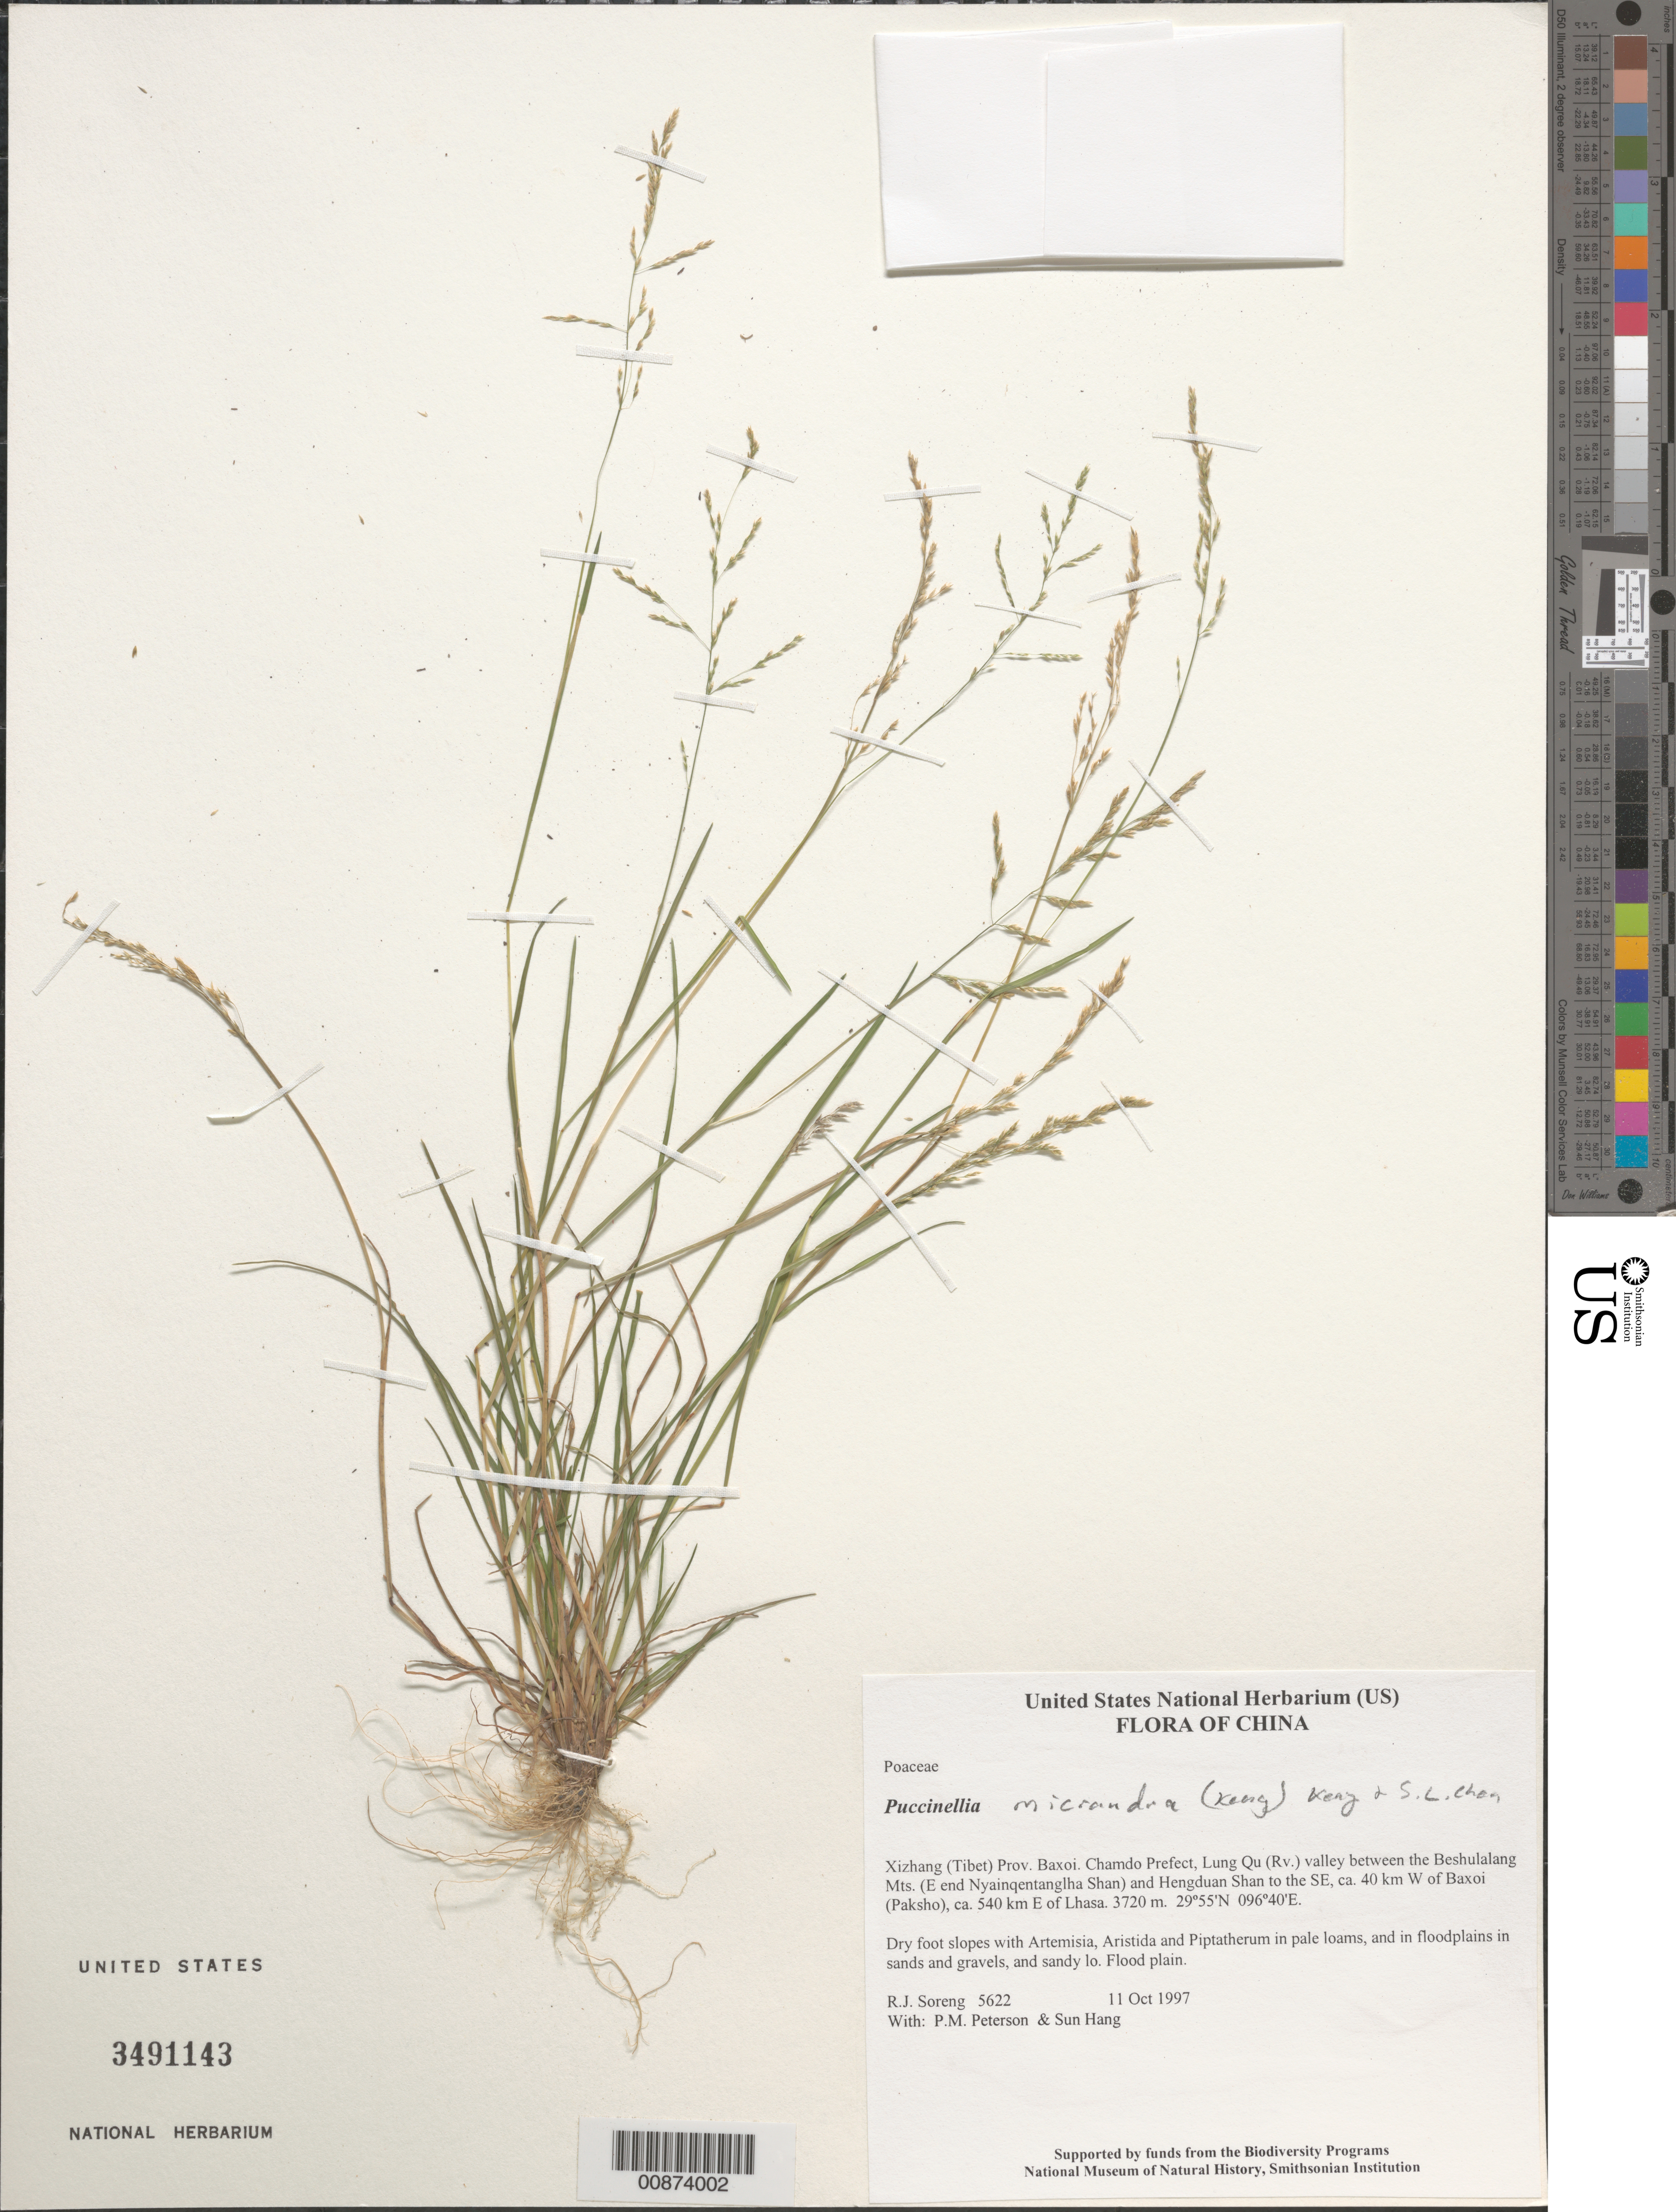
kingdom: Plantae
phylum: Tracheophyta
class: Liliopsida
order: Poales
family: Poaceae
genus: Puccinellia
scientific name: Puccinellia micrandra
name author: (Keng) Keng & S.L. Chen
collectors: R. J. Soreng, P. M. Peterson & Sun Hang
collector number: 5622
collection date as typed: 11 Oct 1997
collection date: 1997-10-11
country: China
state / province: Xizang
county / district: Baxoi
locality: Chamdo Prefect, Lung Qu (Rv.) valley between the Beshulalang Mts. (E end Nyainqentanglha Shan) and Hengduan Shan to the SE, ca. 40 km W of Baxoi (Paksho), ca. 540 km E of Lhasa.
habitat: Dry foot slopes with Artemisia, Aristida and Piptatherum in pale loams, and in floodplains in sands and gravels, and sandy lo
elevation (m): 3720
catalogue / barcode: US 3491143